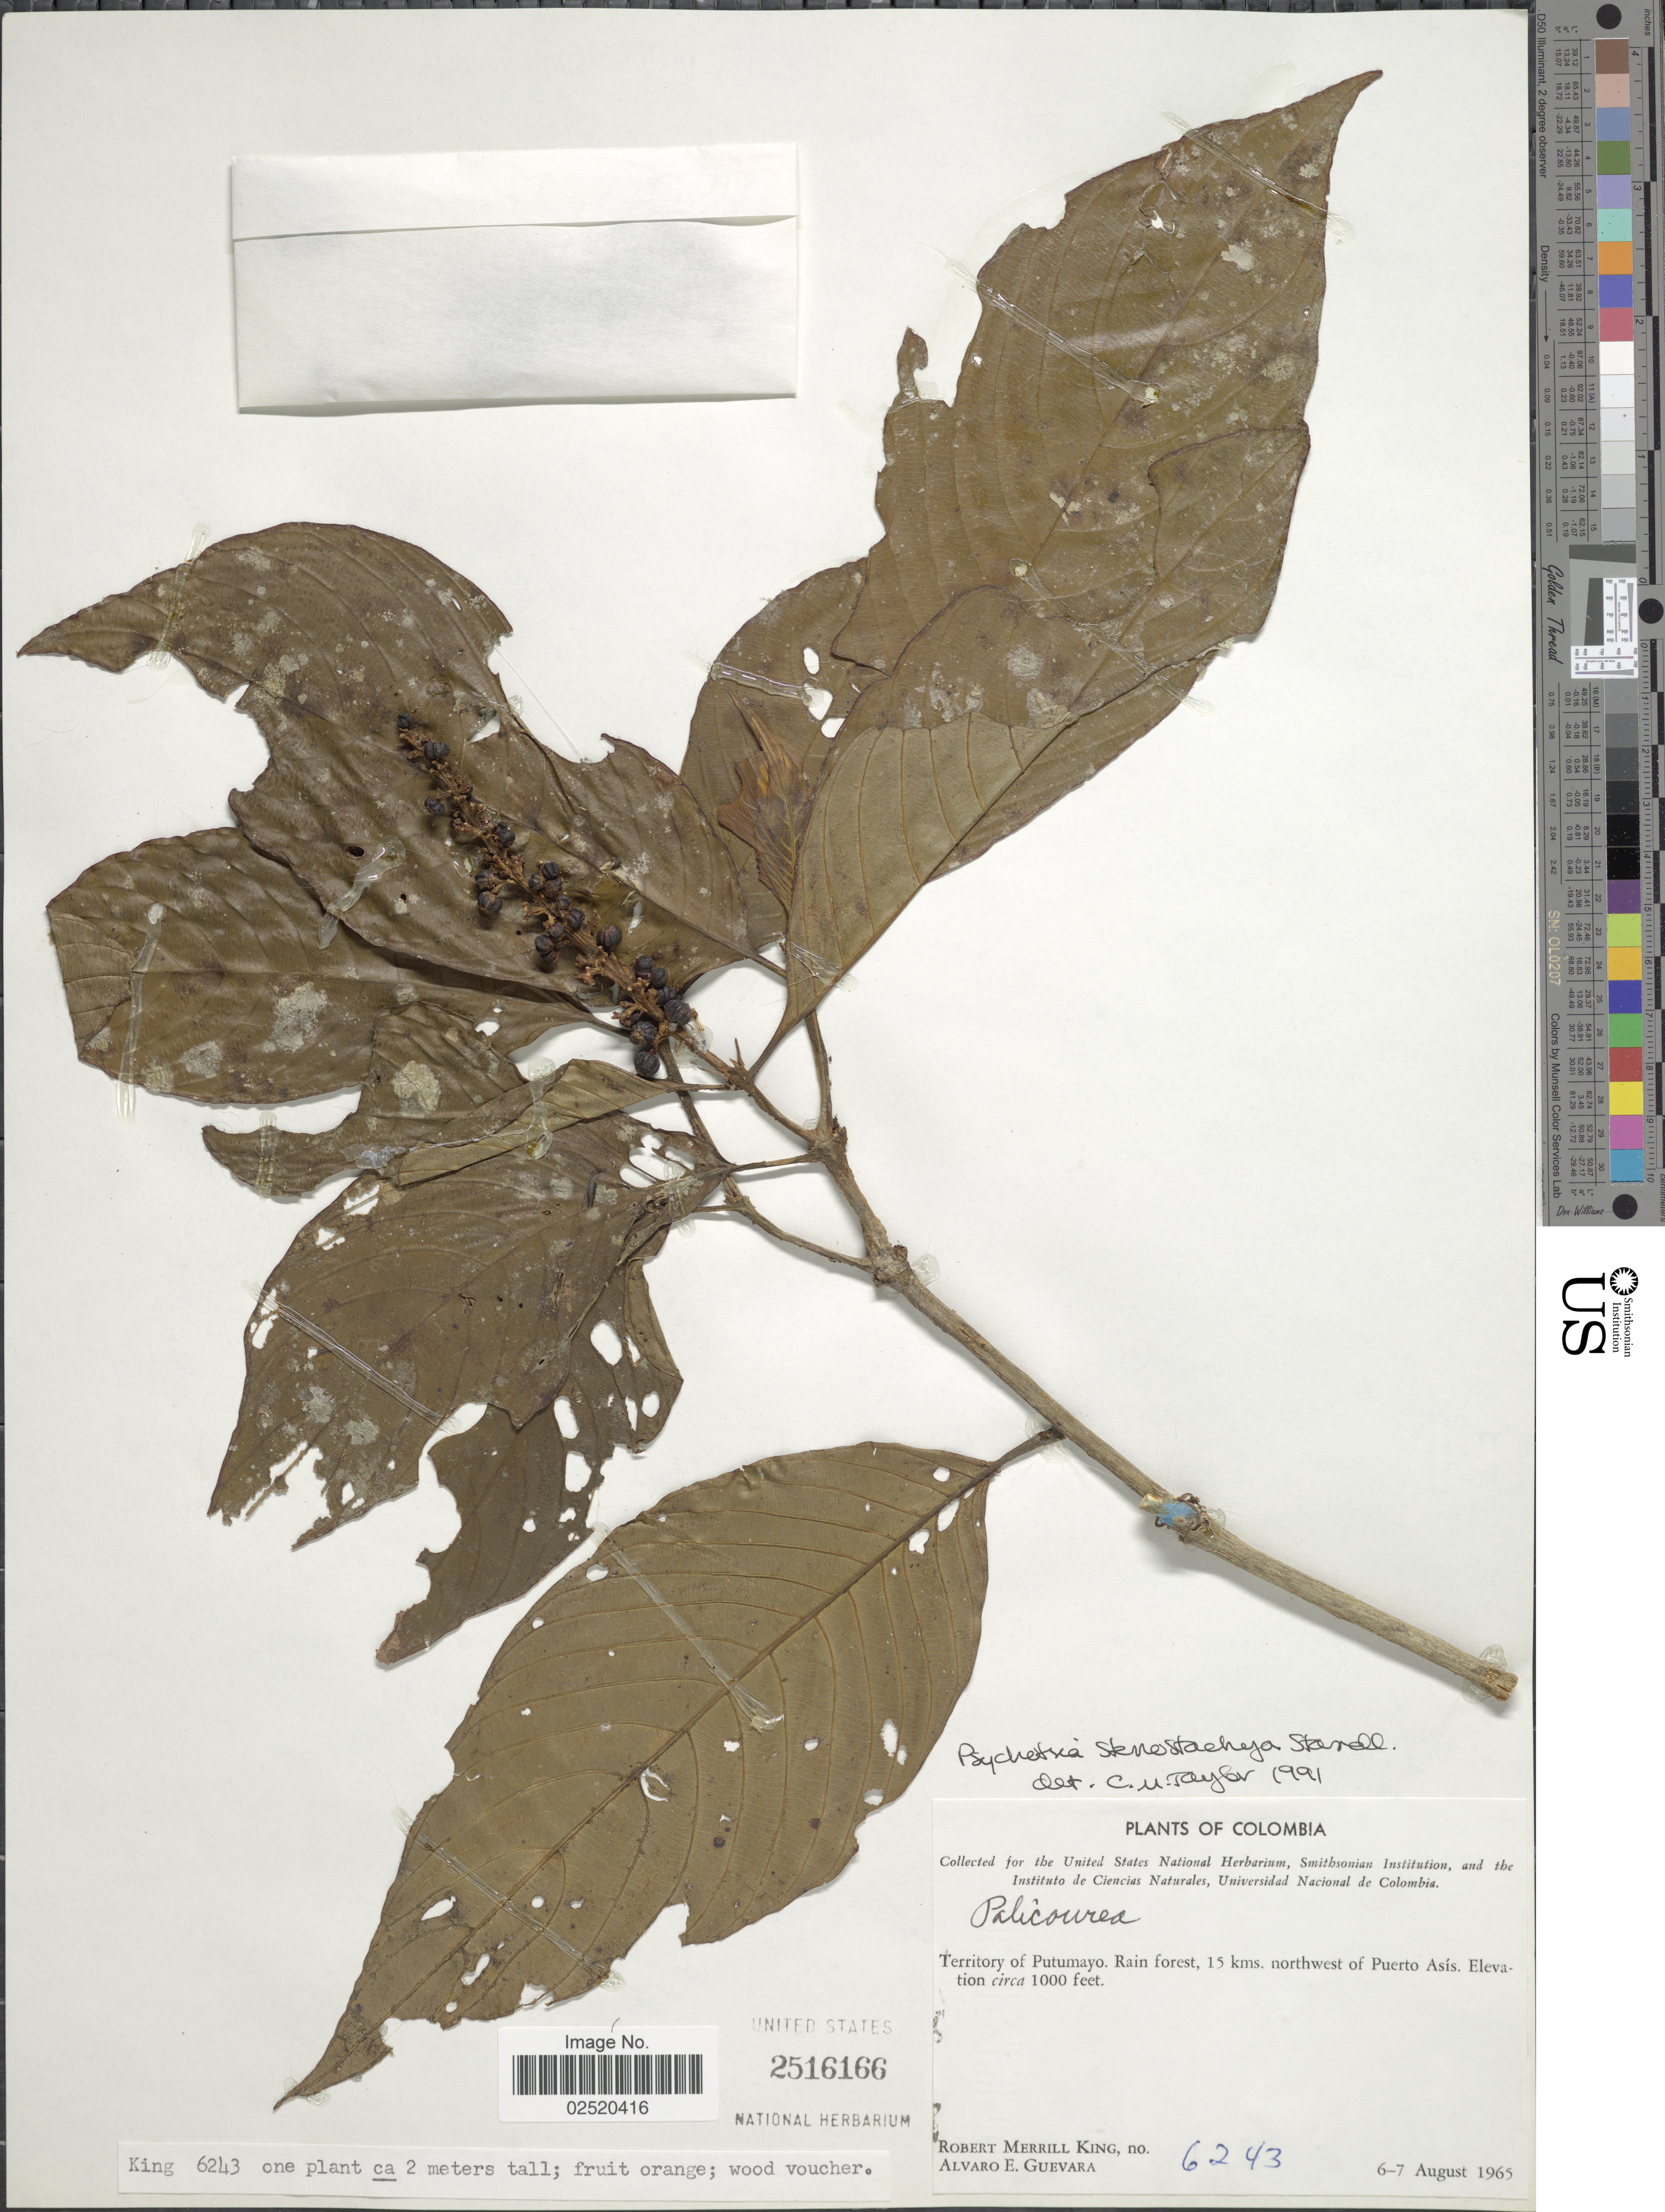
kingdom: Plantae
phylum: Tracheophyta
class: Magnoliopsida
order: Gentianales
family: Rubiaceae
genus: Psychotria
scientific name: Psychotria stenostachya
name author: Standl.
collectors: R. M. King & A. E. Guevara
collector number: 6243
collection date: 1965-08-06/1965-08-07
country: Colombia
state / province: Putumayo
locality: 15 kms. northwest of Puerto Asís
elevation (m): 305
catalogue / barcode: US 2516166